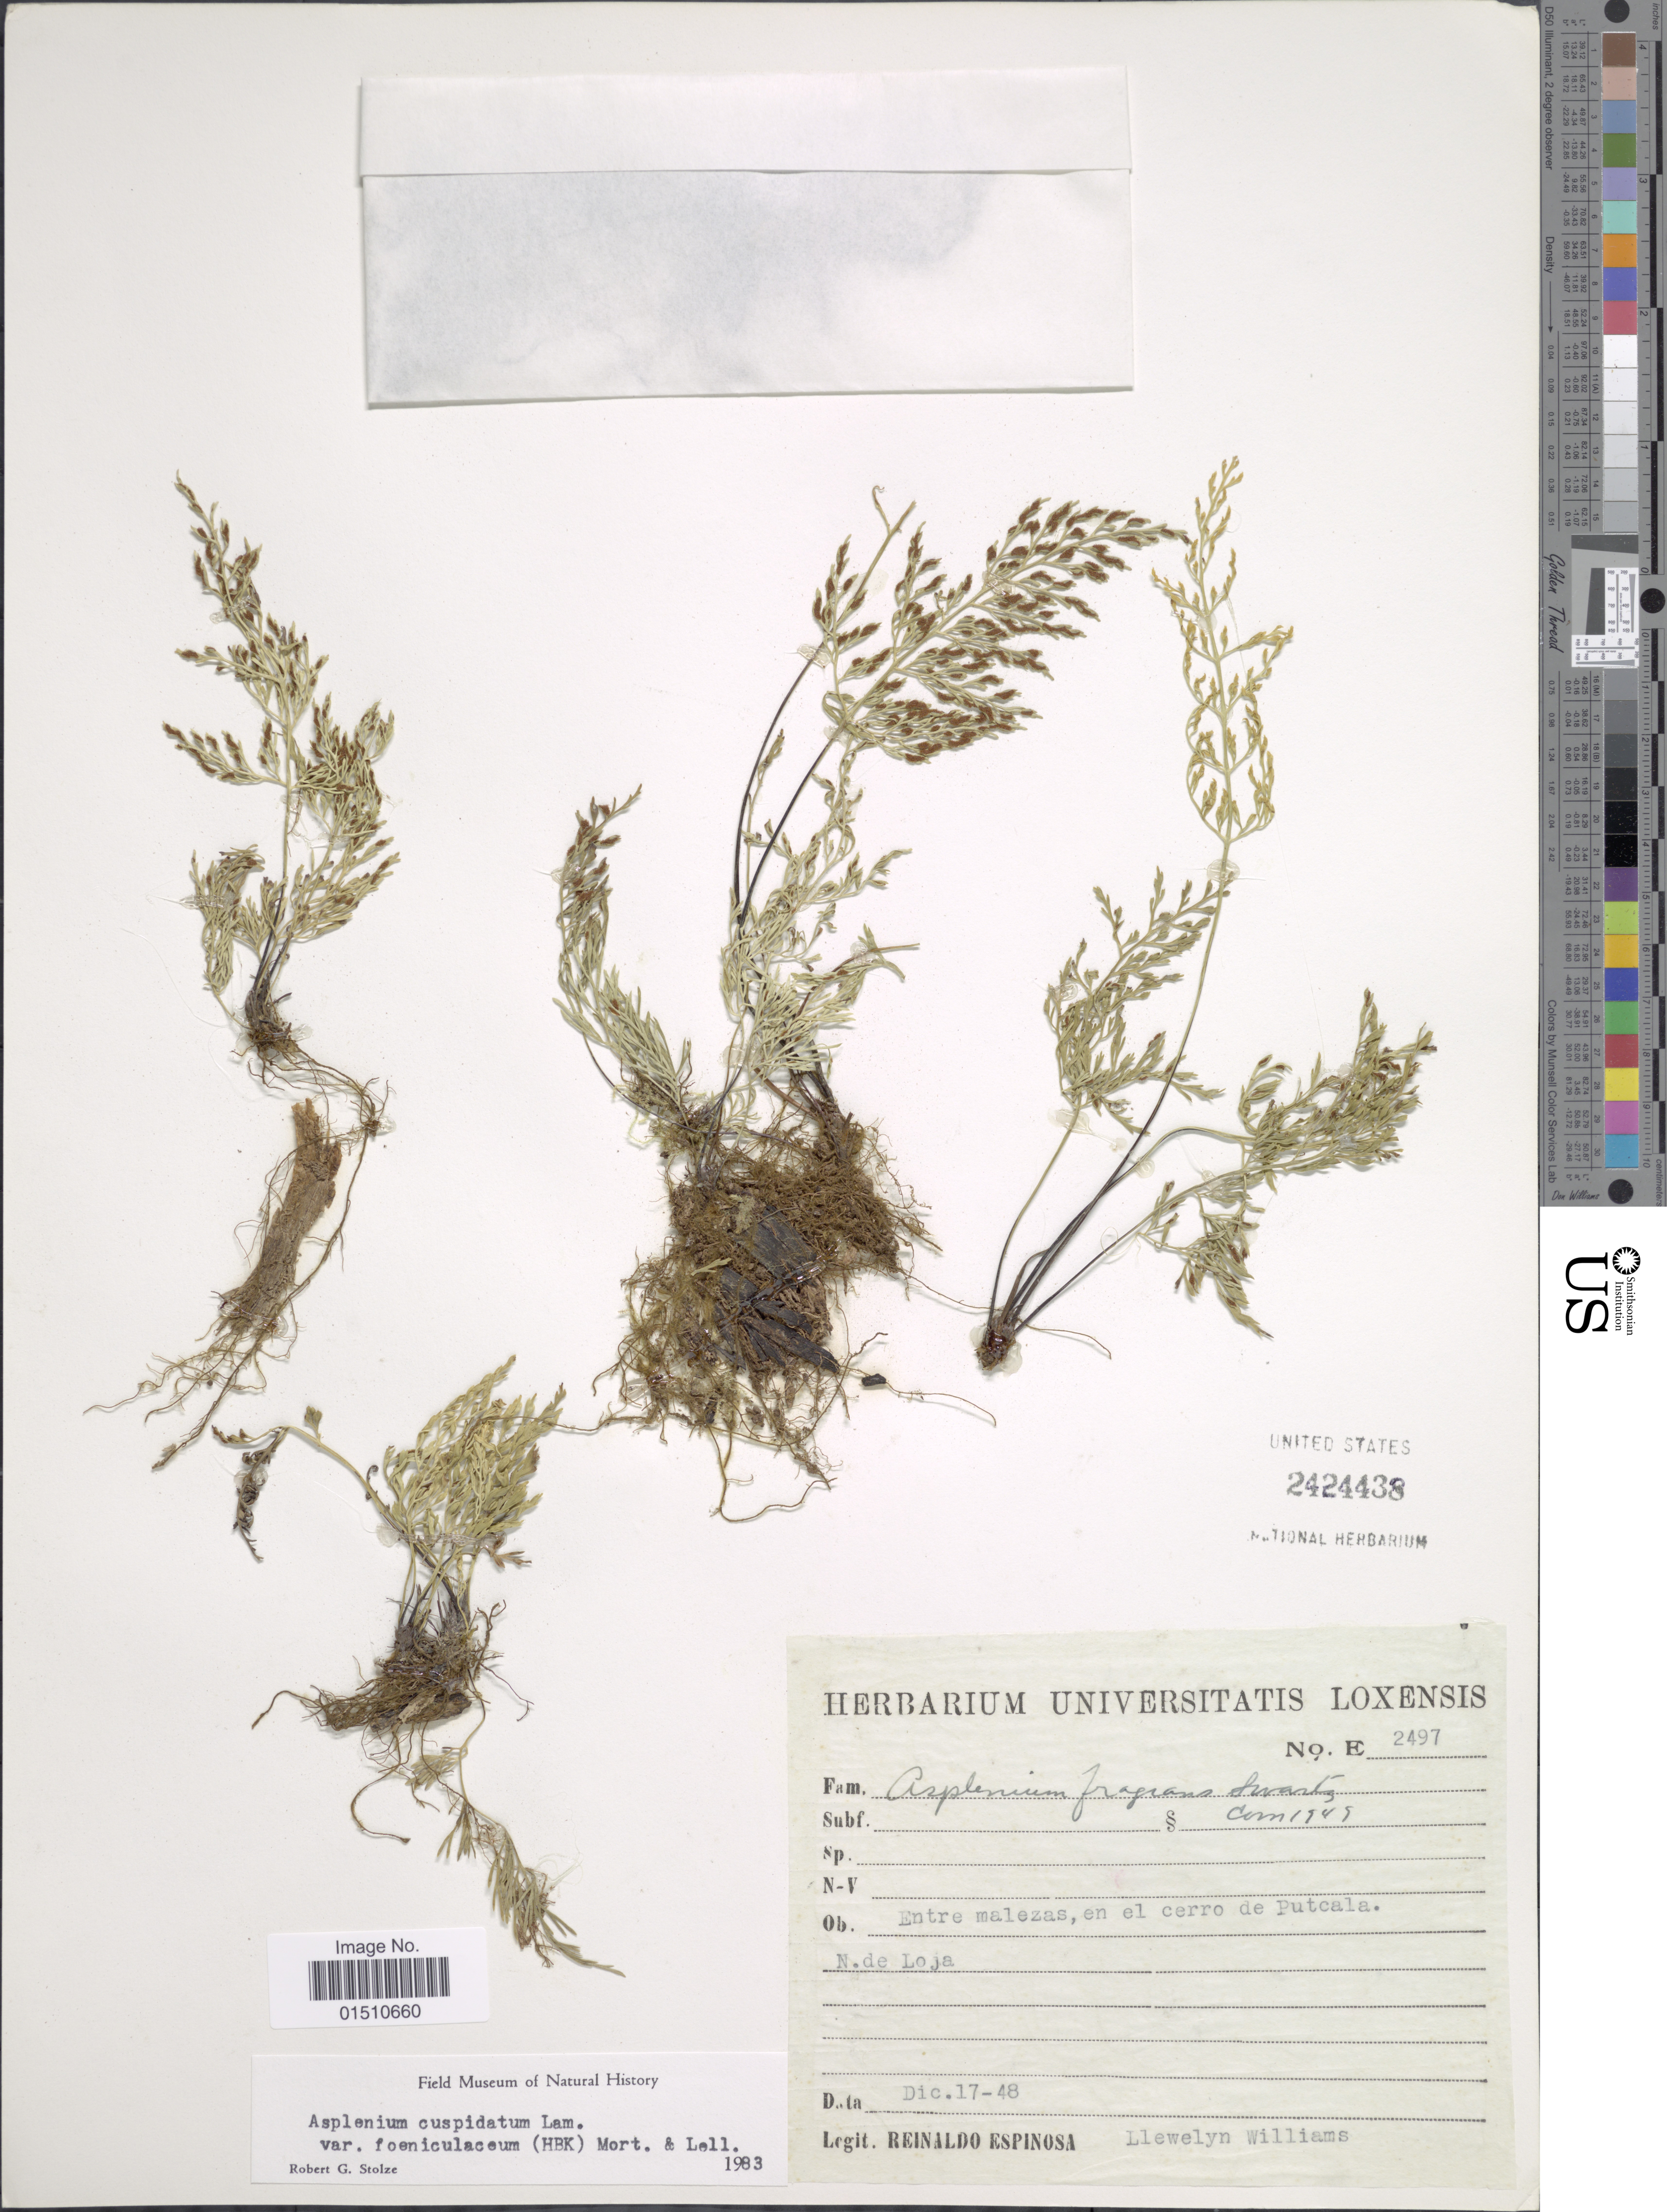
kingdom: Plantae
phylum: Tracheophyta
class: Polypodiopsida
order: Polypodiales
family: Aspleniaceae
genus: Asplenium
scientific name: Asplenium cuspidatum var. foeniculaceum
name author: (Kunth) C.V. Morton & Lellinger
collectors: R. Espinosa & Ll. Williams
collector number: E2497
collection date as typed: Transcribed d/m/y: 17/12/48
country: Ecuador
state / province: Loja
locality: Entre malenzas, en el cerro de Putcala. N. de Loja.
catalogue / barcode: US 2424438